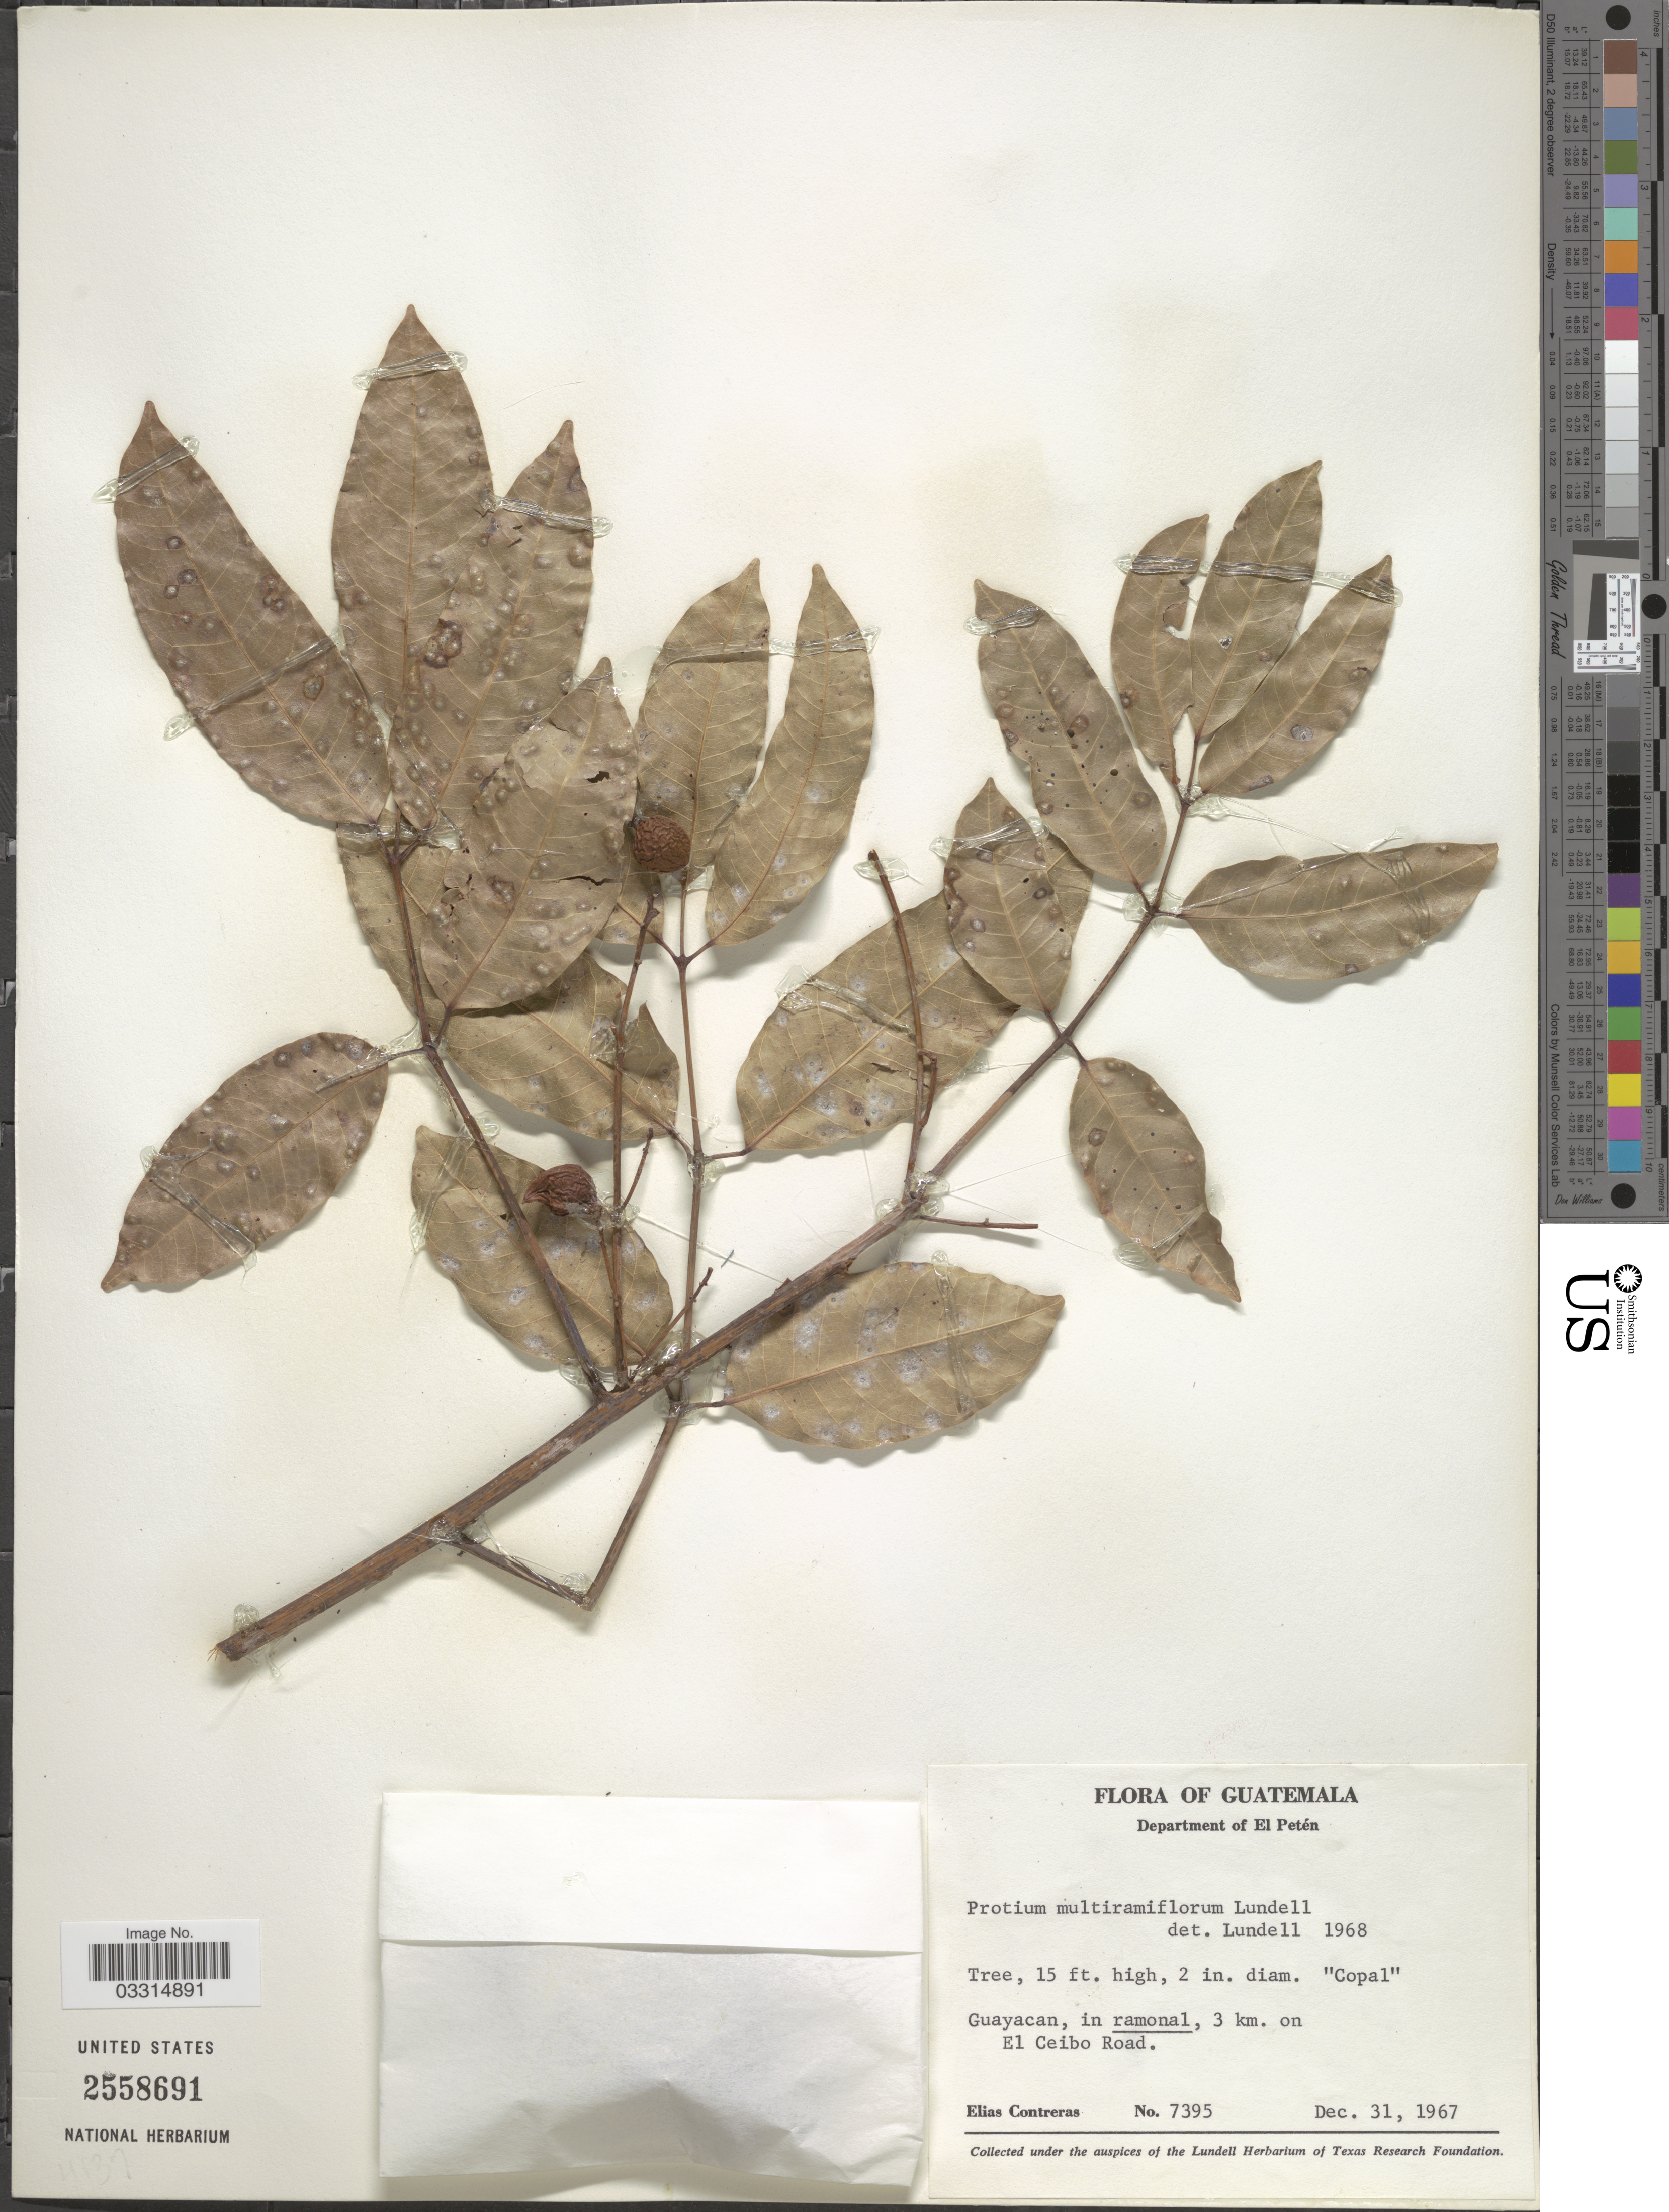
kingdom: Plantae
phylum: Tracheophyta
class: Magnoliopsida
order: Sapindales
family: Burseraceae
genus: Protium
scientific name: Protium multiramiflorum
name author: Lundell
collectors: E. Contreras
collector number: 7395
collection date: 1967-12-31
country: Guatemala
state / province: El Petén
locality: Department of El Petén. Guayacan, in ramonal, 3 km. on El Ceibo Road.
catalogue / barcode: US 2558691